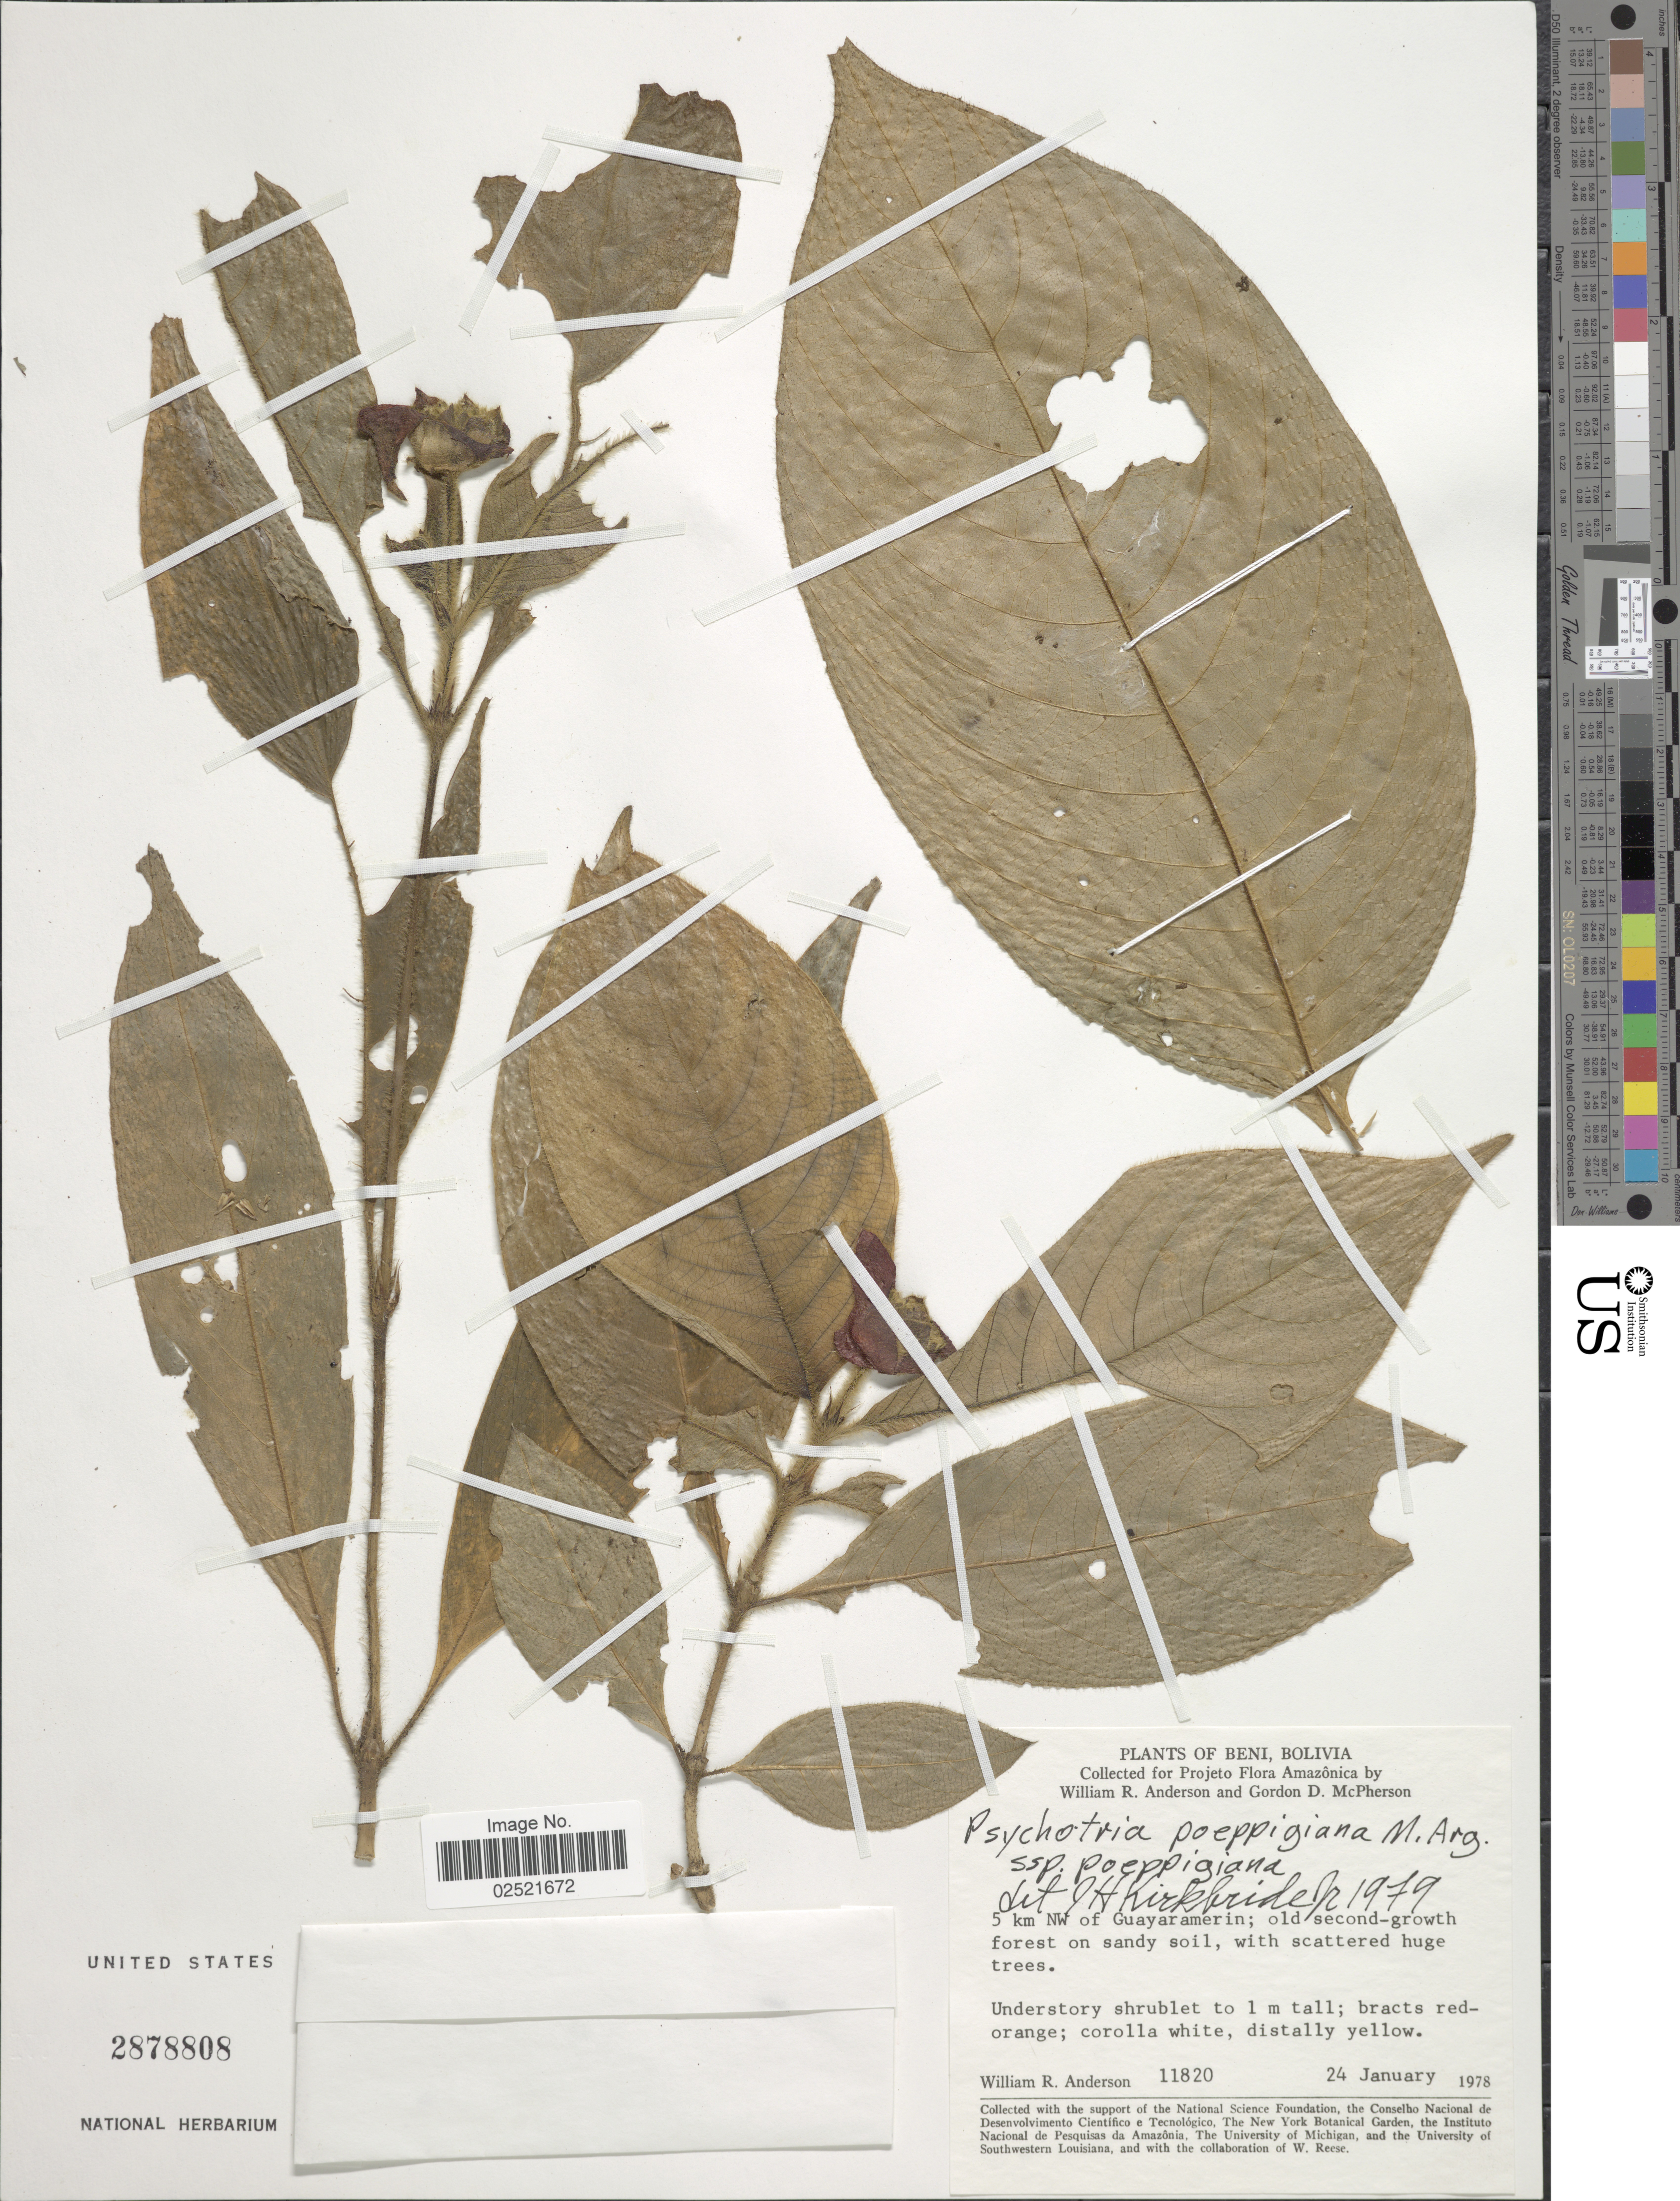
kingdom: Plantae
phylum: Tracheophyta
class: Magnoliopsida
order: Gentianales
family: Rubiaceae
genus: Psychotria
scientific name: Psychotria poeppigiana subsp. poeppigiana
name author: Müll. Arg.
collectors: W. R. Anderson & G. D. McPherson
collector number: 11820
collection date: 1978-01-24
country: Bolivia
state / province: Beni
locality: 5 km NW of Guayaramerin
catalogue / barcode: US 2878808